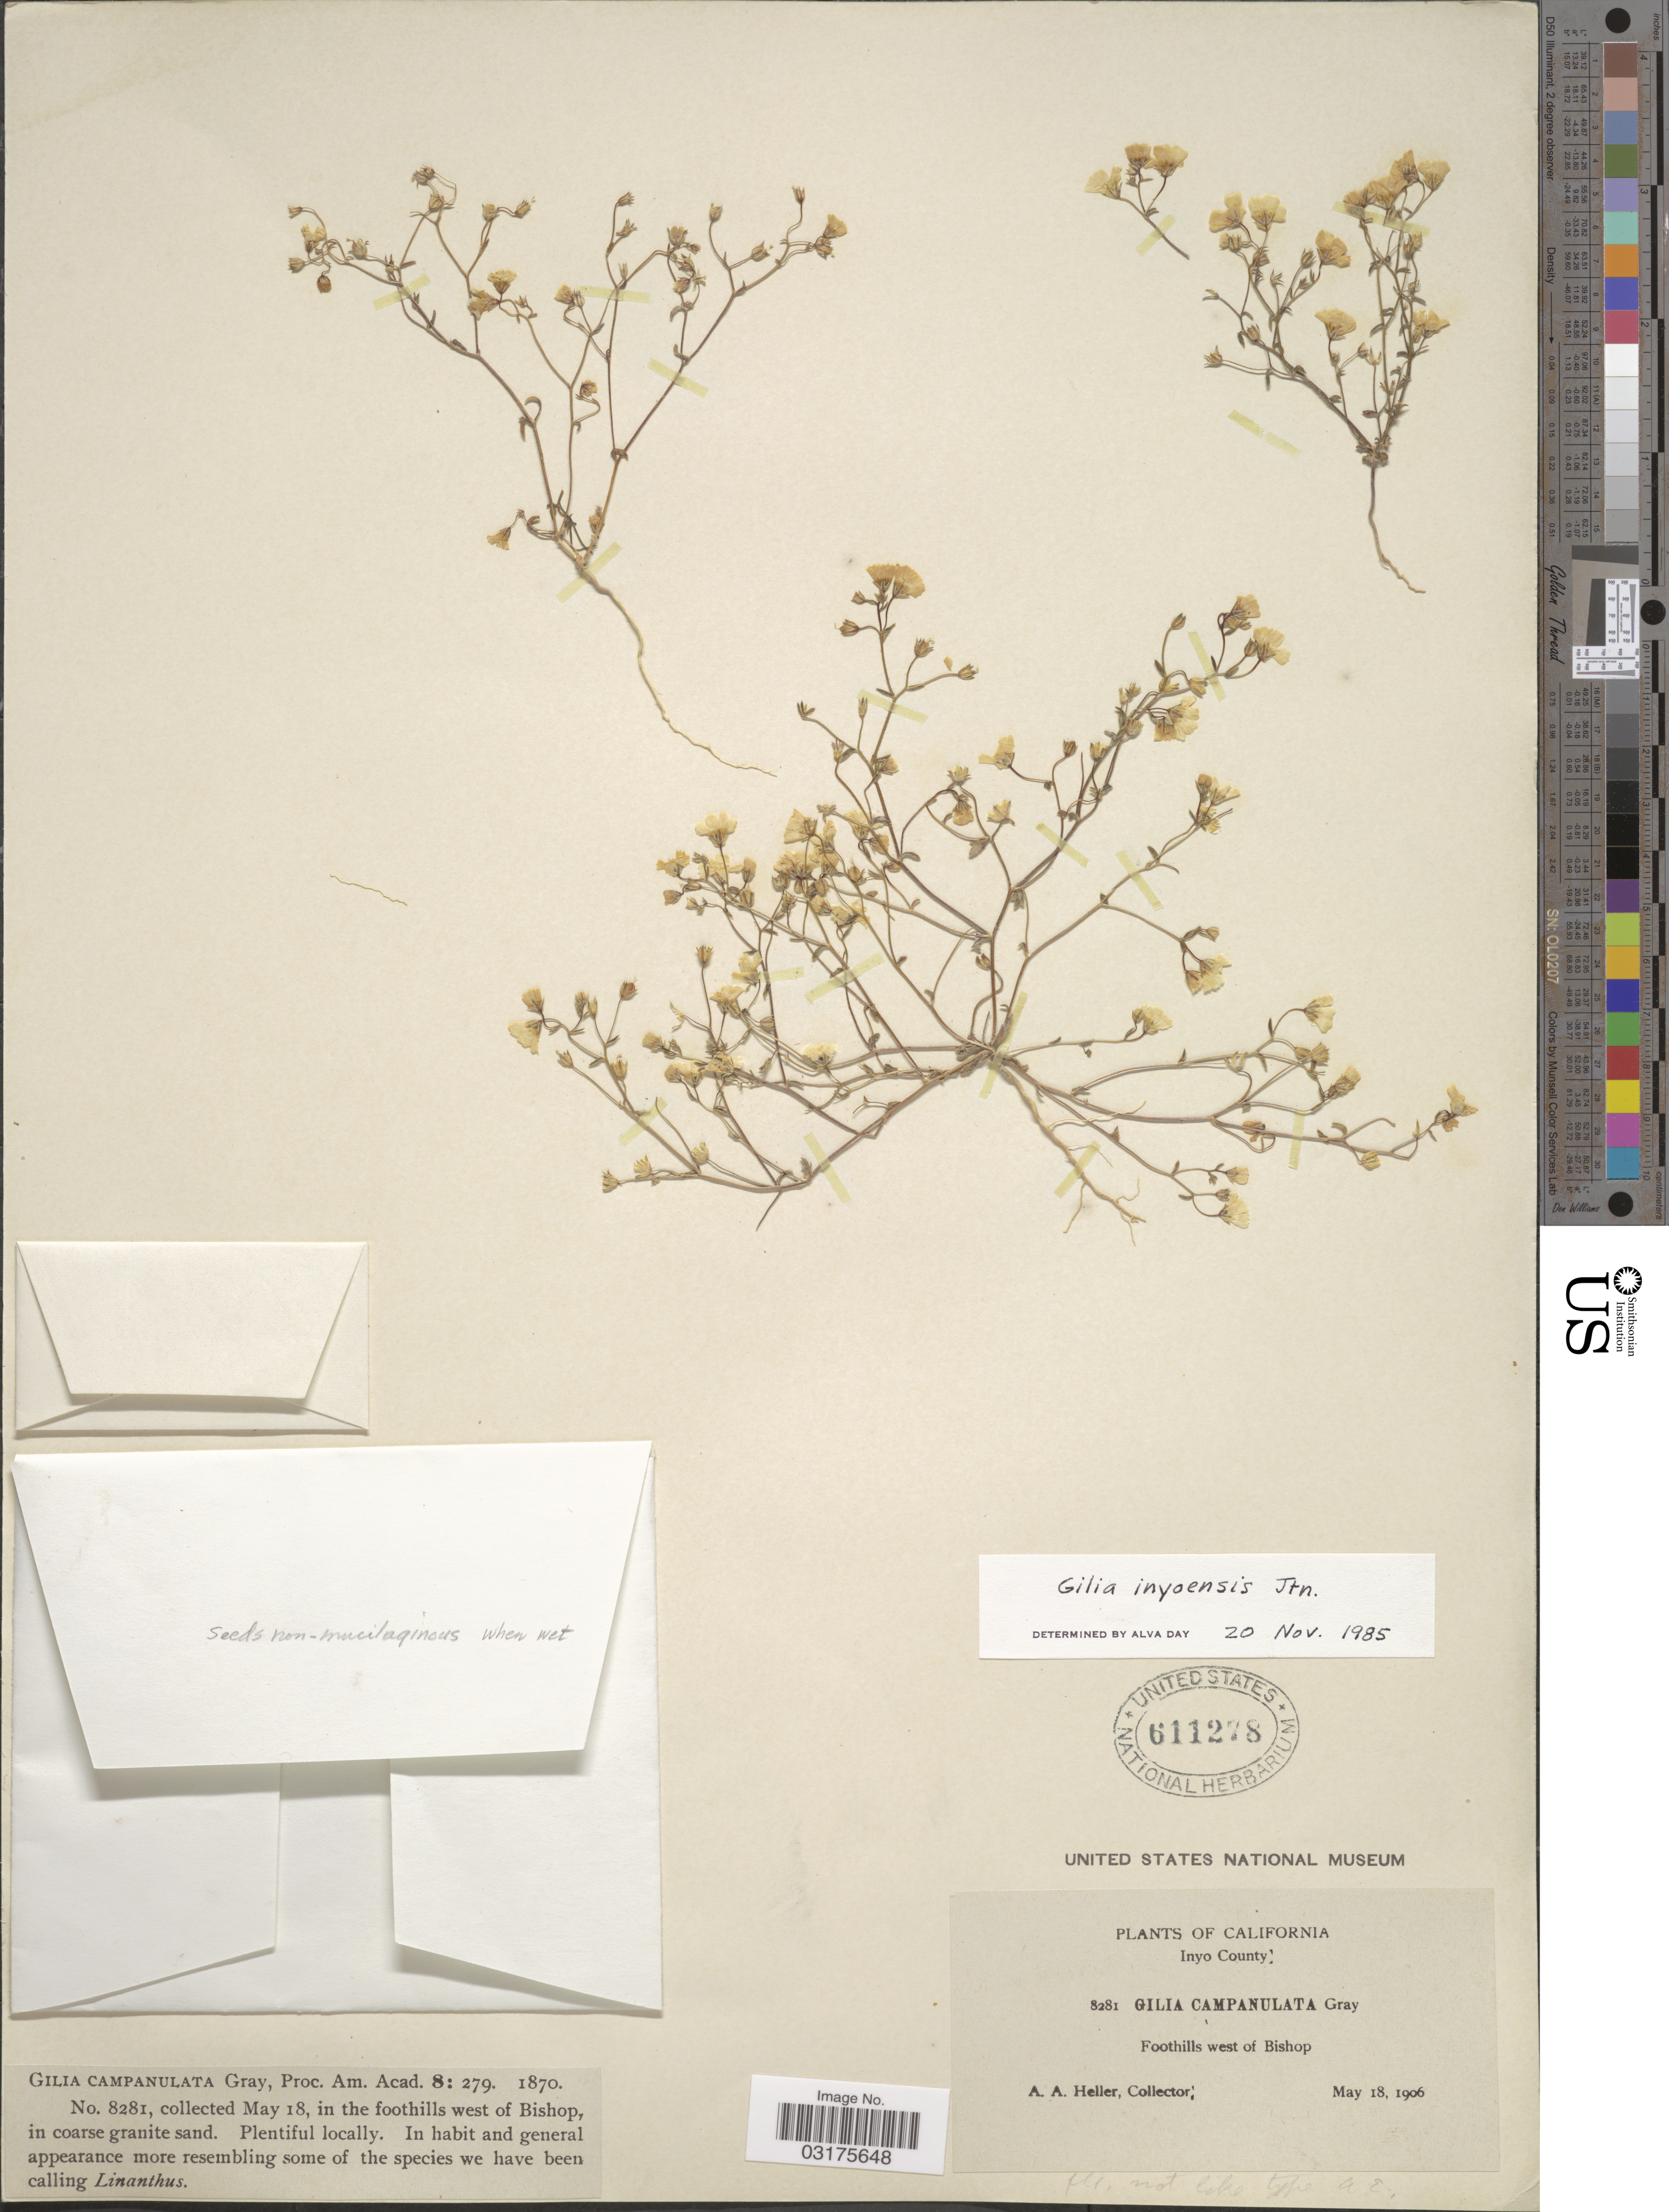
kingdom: Plantae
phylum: Tracheophyta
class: Magnoliopsida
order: Ericales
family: Polemoniaceae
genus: Linanthus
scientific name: Linanthus inyoensis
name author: (I.M. Johnst.) J.M. Porter & L.A. Johnson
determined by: Strong, Mark T., (BOT), Smithsonian Institution - National Museum of Natural History (UNITED STATES)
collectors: A. A. Heller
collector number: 8281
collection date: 1906-05-18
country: United States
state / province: California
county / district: Inyo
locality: Inyo County. Foothills west of Bishop.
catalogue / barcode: US 611278